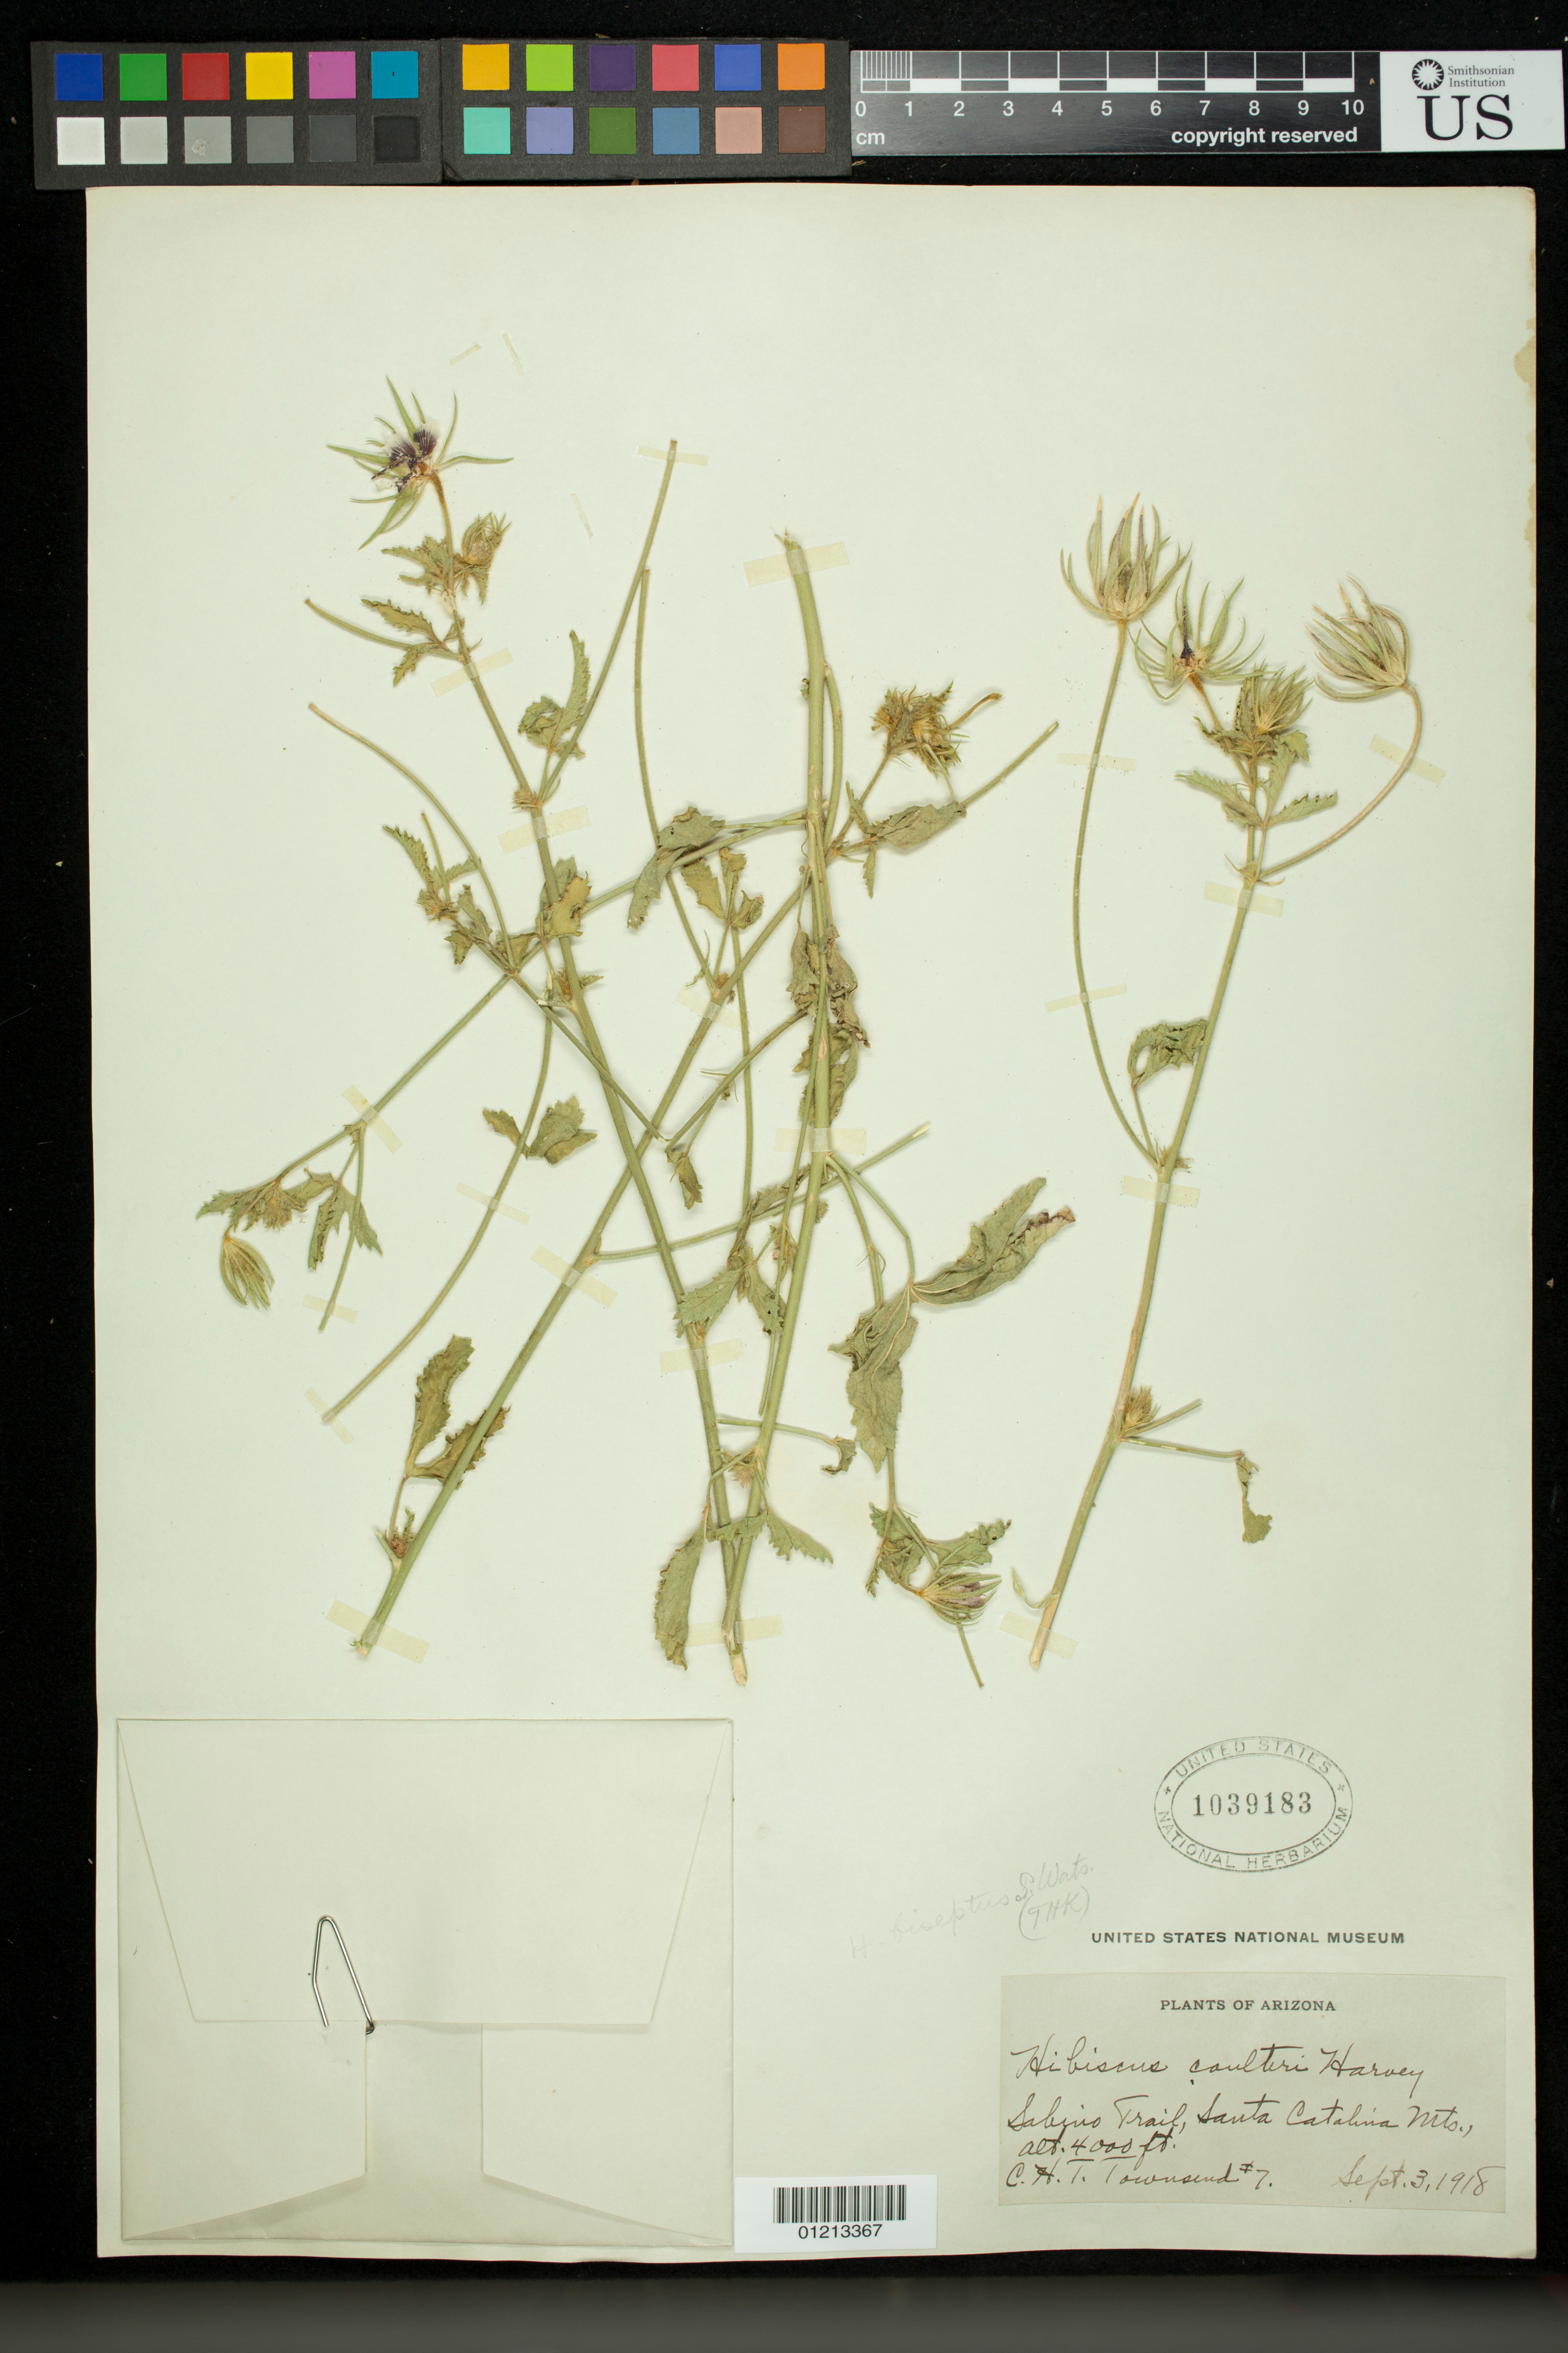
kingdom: Plantae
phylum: Tracheophyta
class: Magnoliopsida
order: Malvales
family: Malvaceae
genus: Hibiscus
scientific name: Hibiscus biseptus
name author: S. Watson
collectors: C. H. T. Townsend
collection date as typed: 09 Mar 1918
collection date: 1918-03-09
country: United States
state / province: Arizona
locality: Sabino Trail, Santa Catalina Mts.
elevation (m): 1219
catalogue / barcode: US 1039183